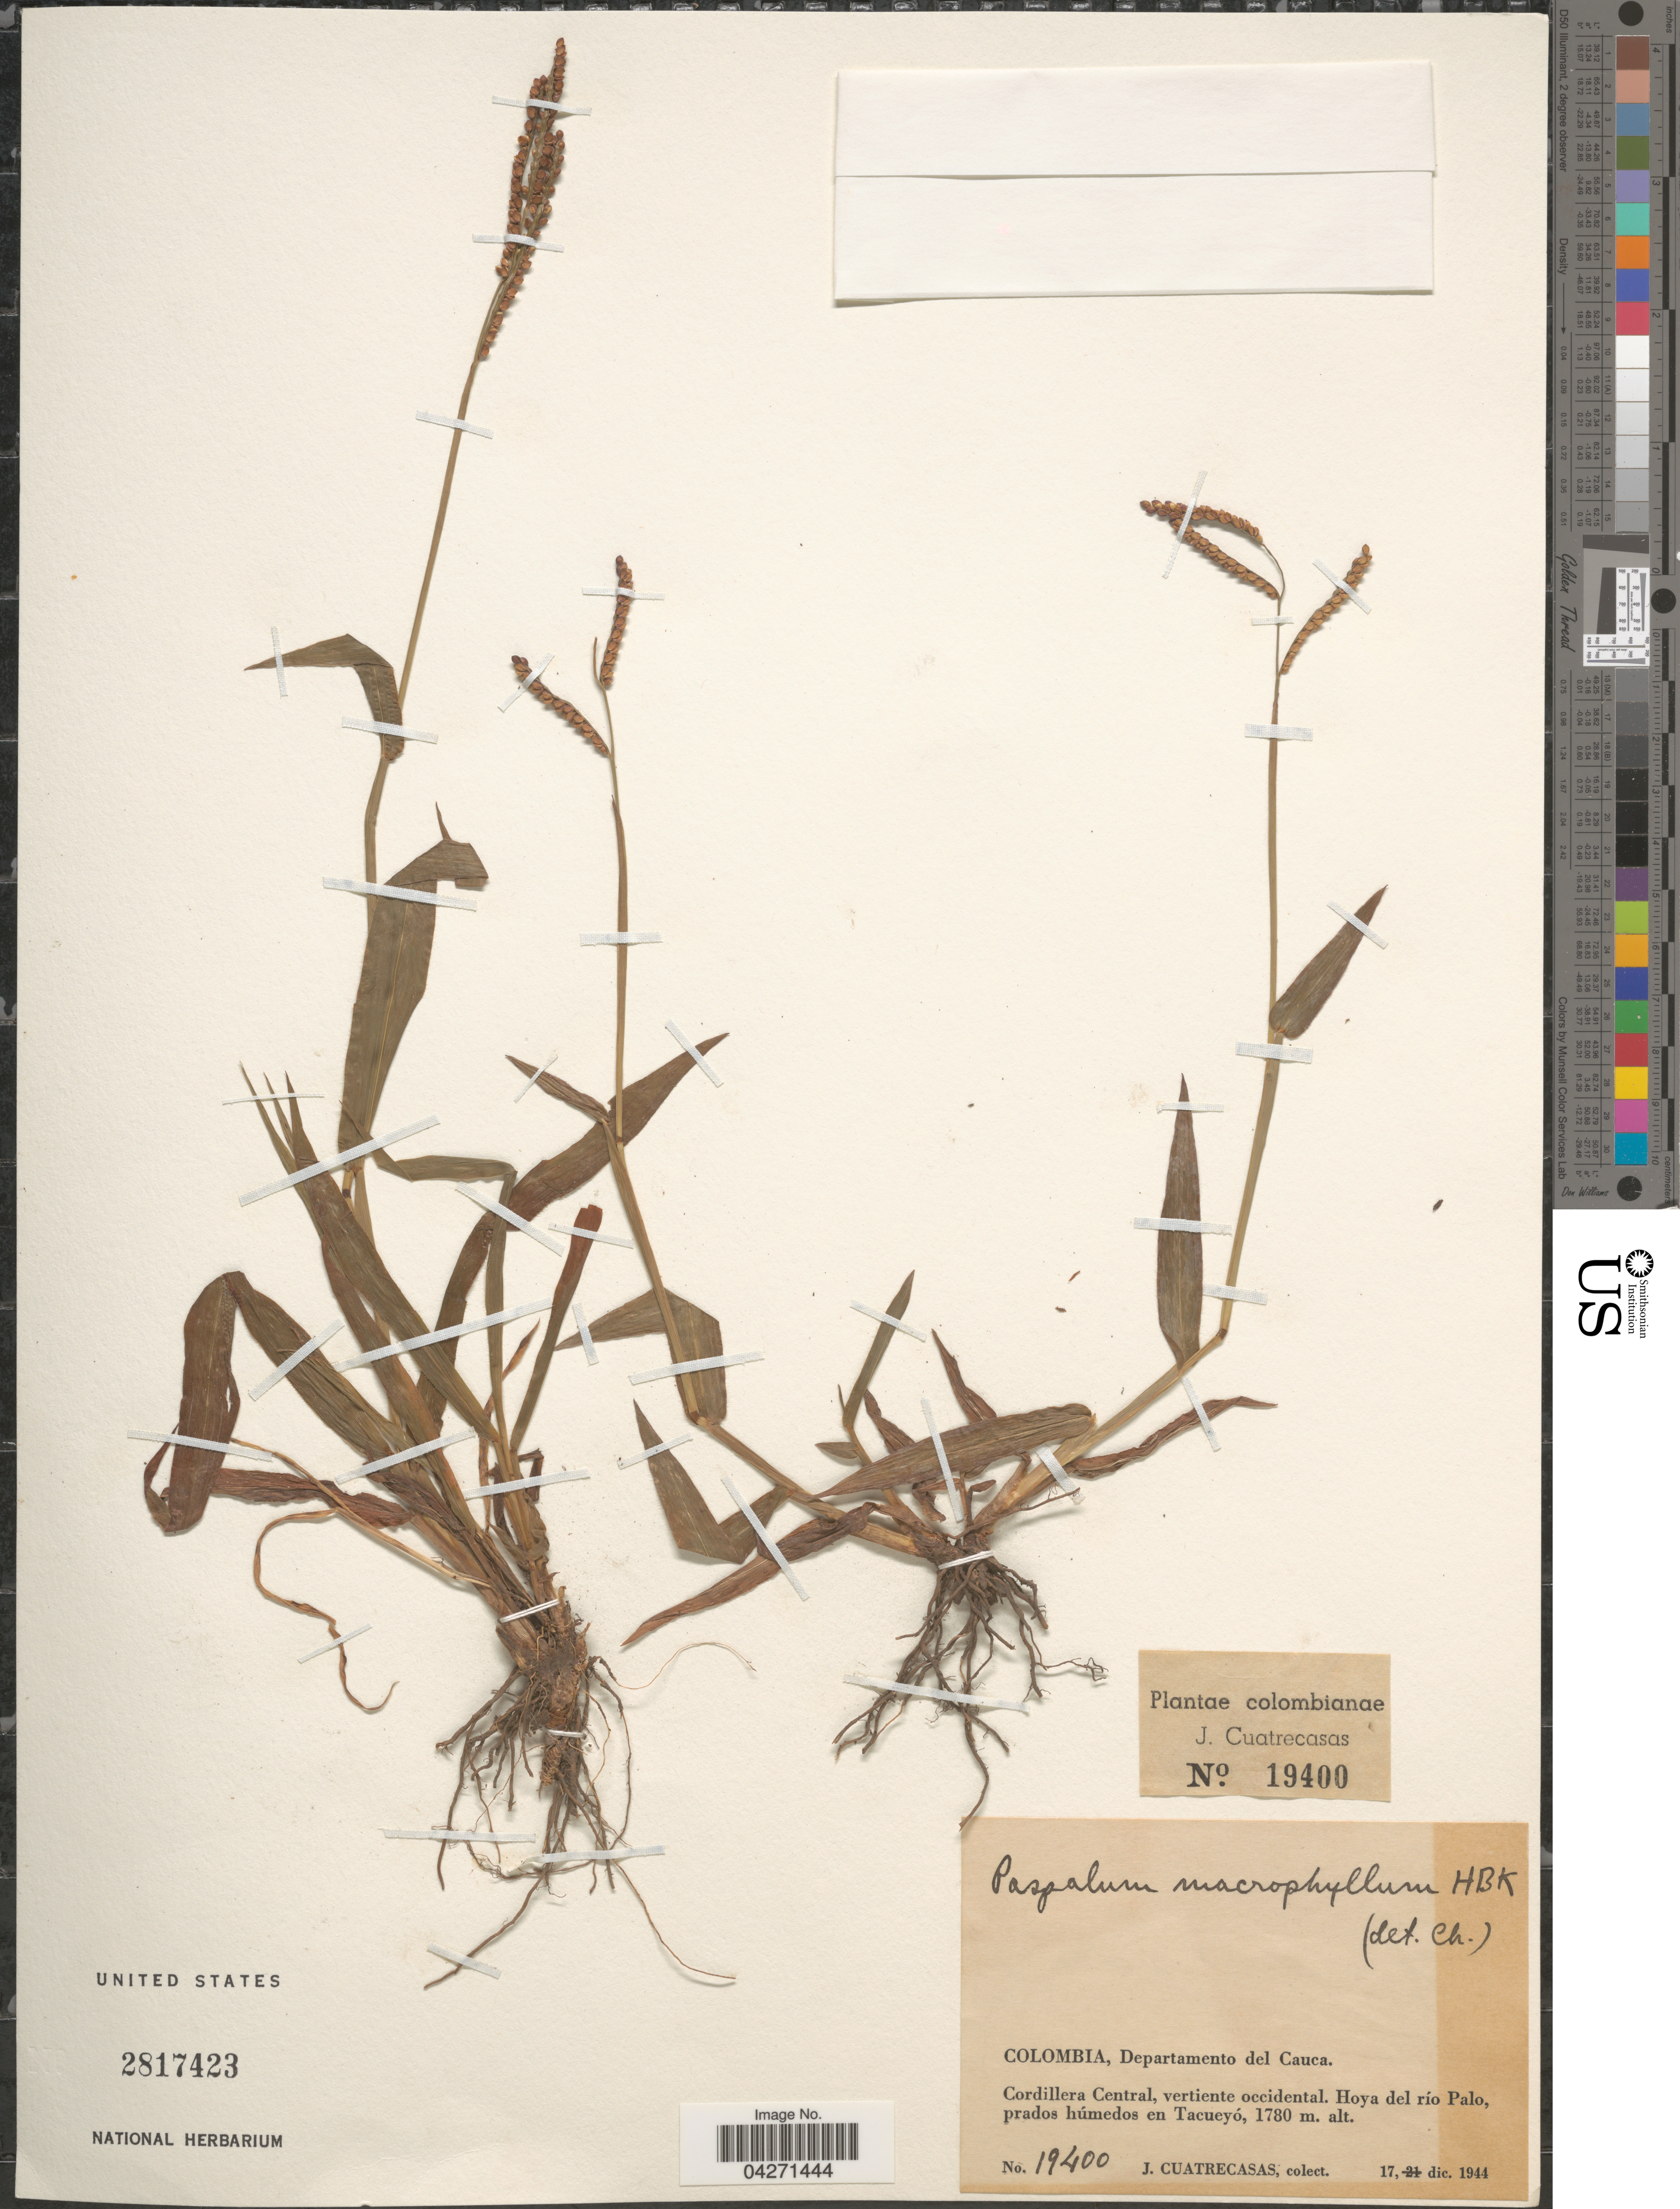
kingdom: Plantae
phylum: Tracheophyta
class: Liliopsida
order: Poales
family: Poaceae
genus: Paspalum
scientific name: Paspalum macrophyllum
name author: Kunth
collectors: J. Cuatrecasas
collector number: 19400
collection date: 1944-12-17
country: Colombia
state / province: Cauca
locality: Departamento del Cauca. Cordillera Central, vertiente occidental. Hoya del río Palo, prados húmedos en Tacueyó.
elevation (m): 1780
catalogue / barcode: US 2817423